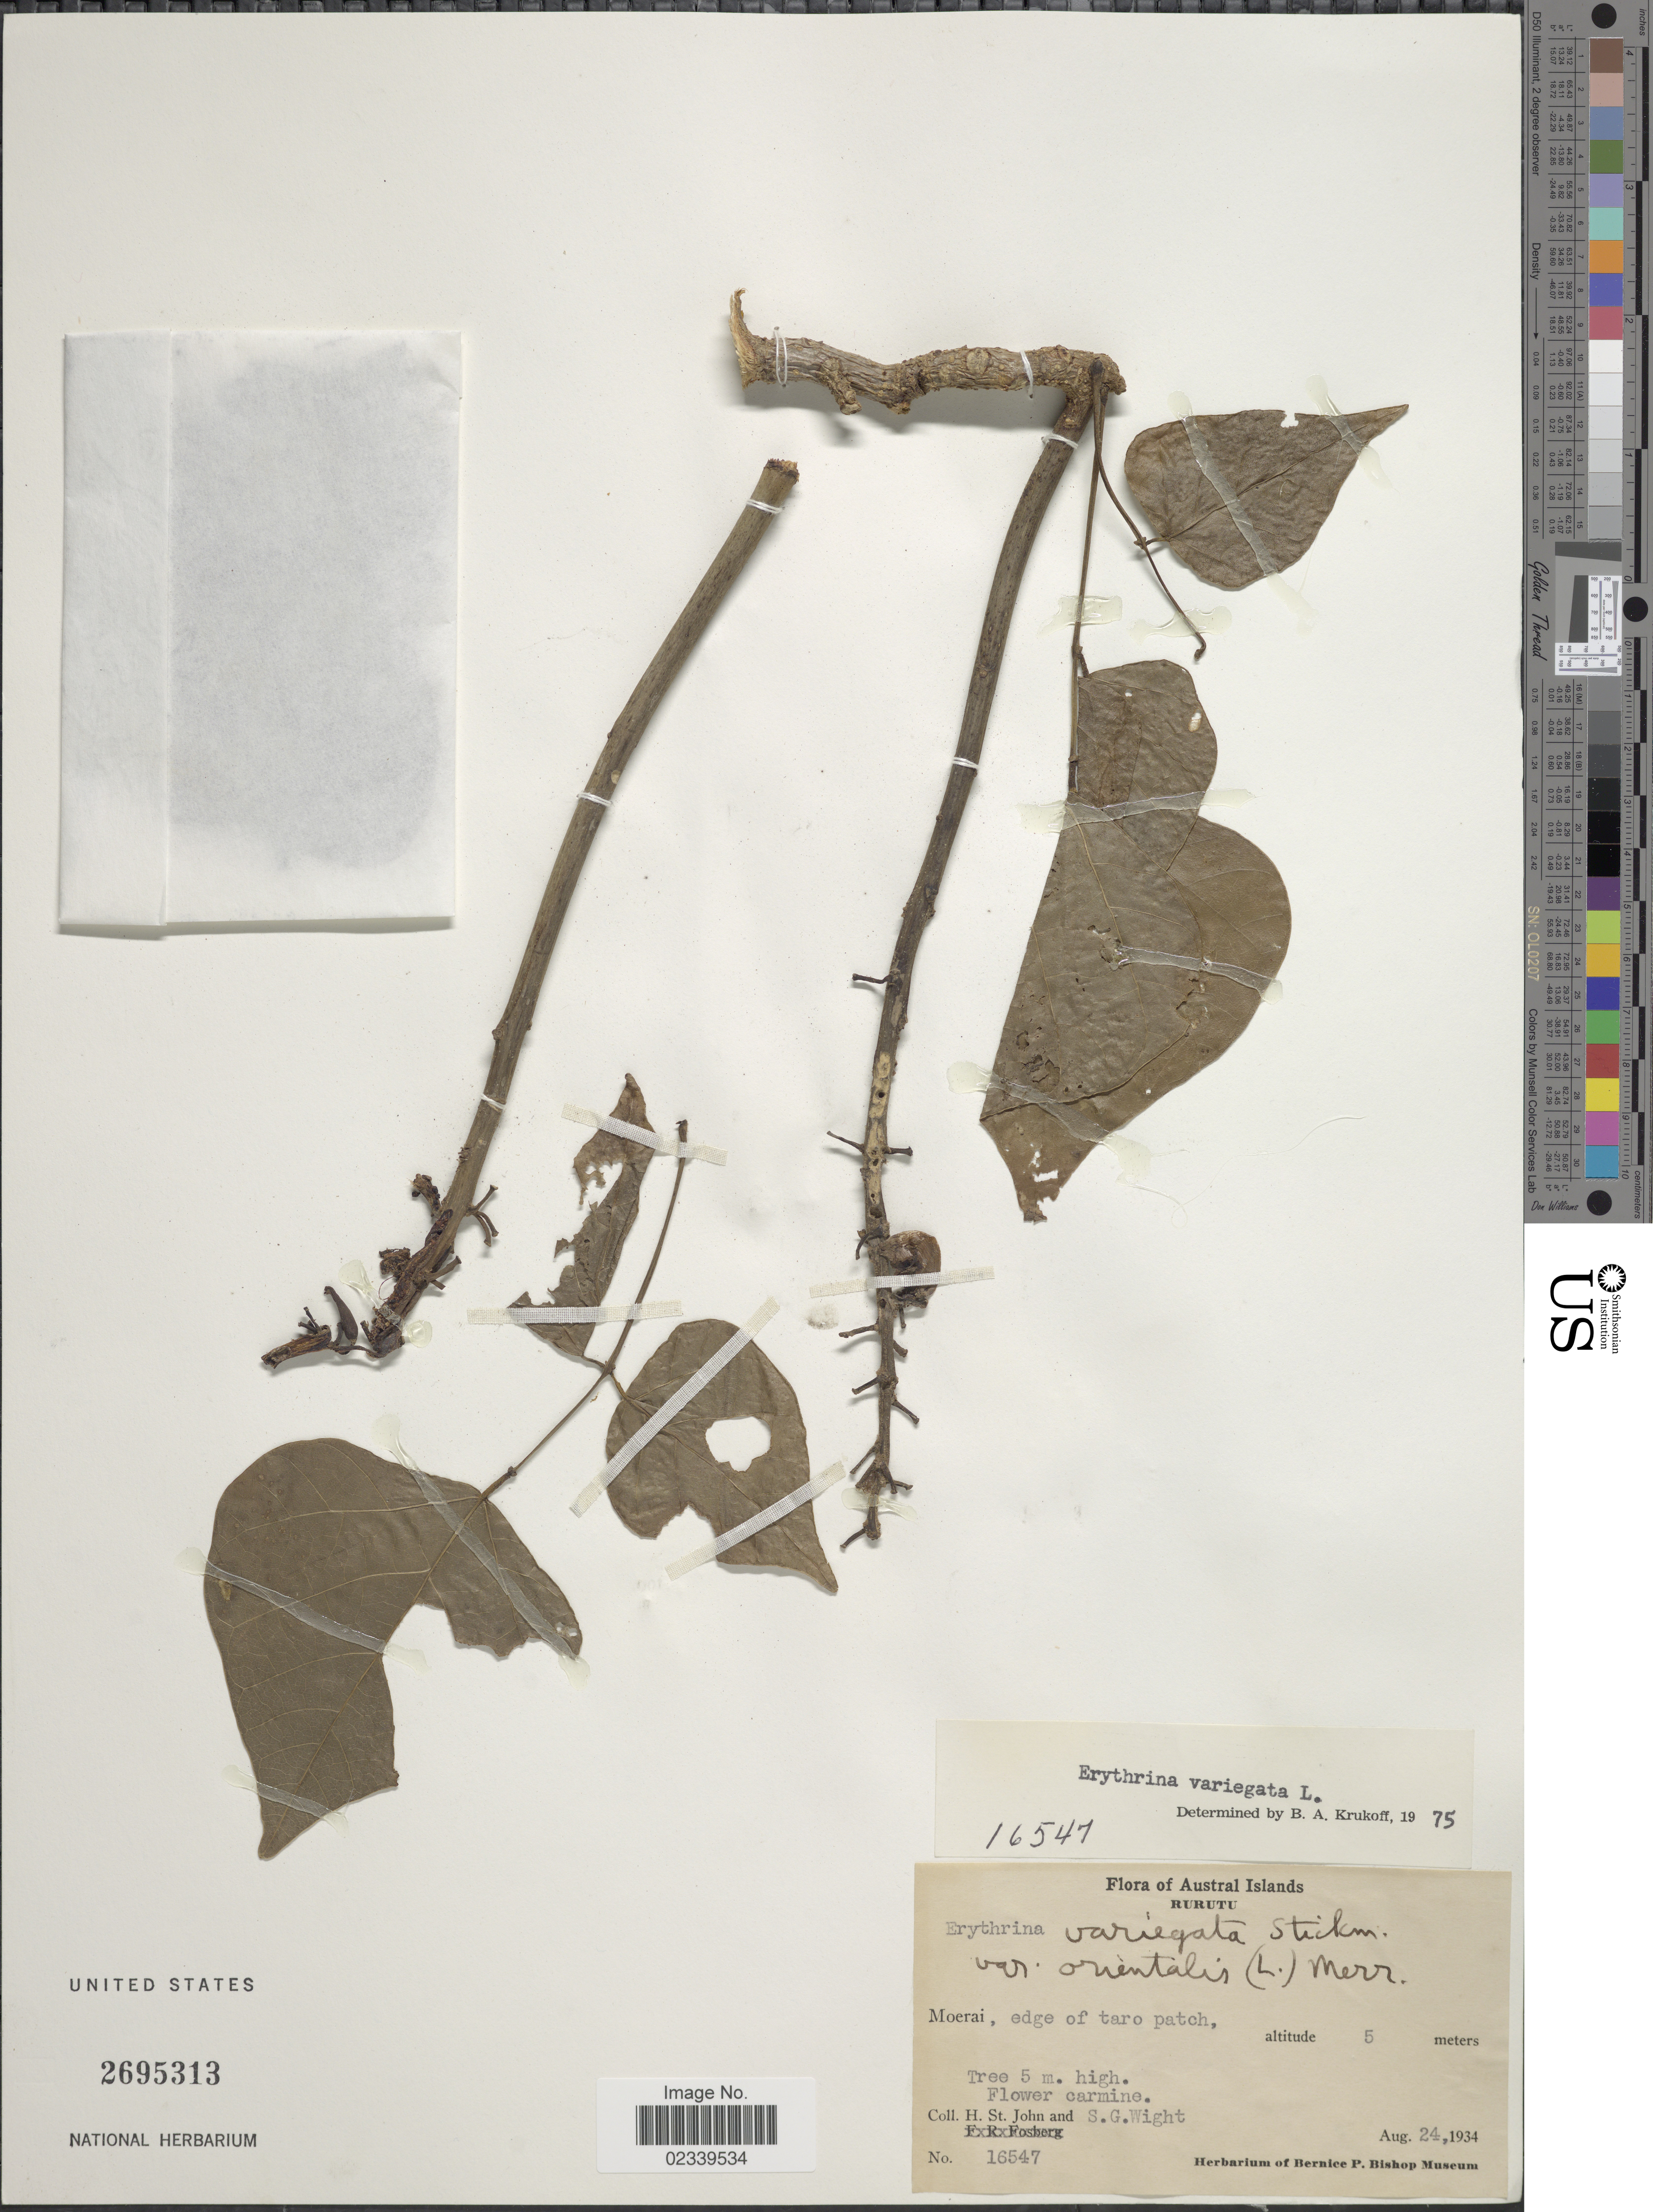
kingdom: Plantae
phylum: Tracheophyta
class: Magnoliopsida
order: Fabales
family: Fabaceae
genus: Erythrina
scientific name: Erythrina variegata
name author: L.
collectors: H. St. John & S. G. Wight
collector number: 16547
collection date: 1934-08-24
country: French Polynesia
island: Rurutu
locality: Austral Islands, Rurutu, Moerai, edge of taro patch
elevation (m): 5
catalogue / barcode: US 2695313